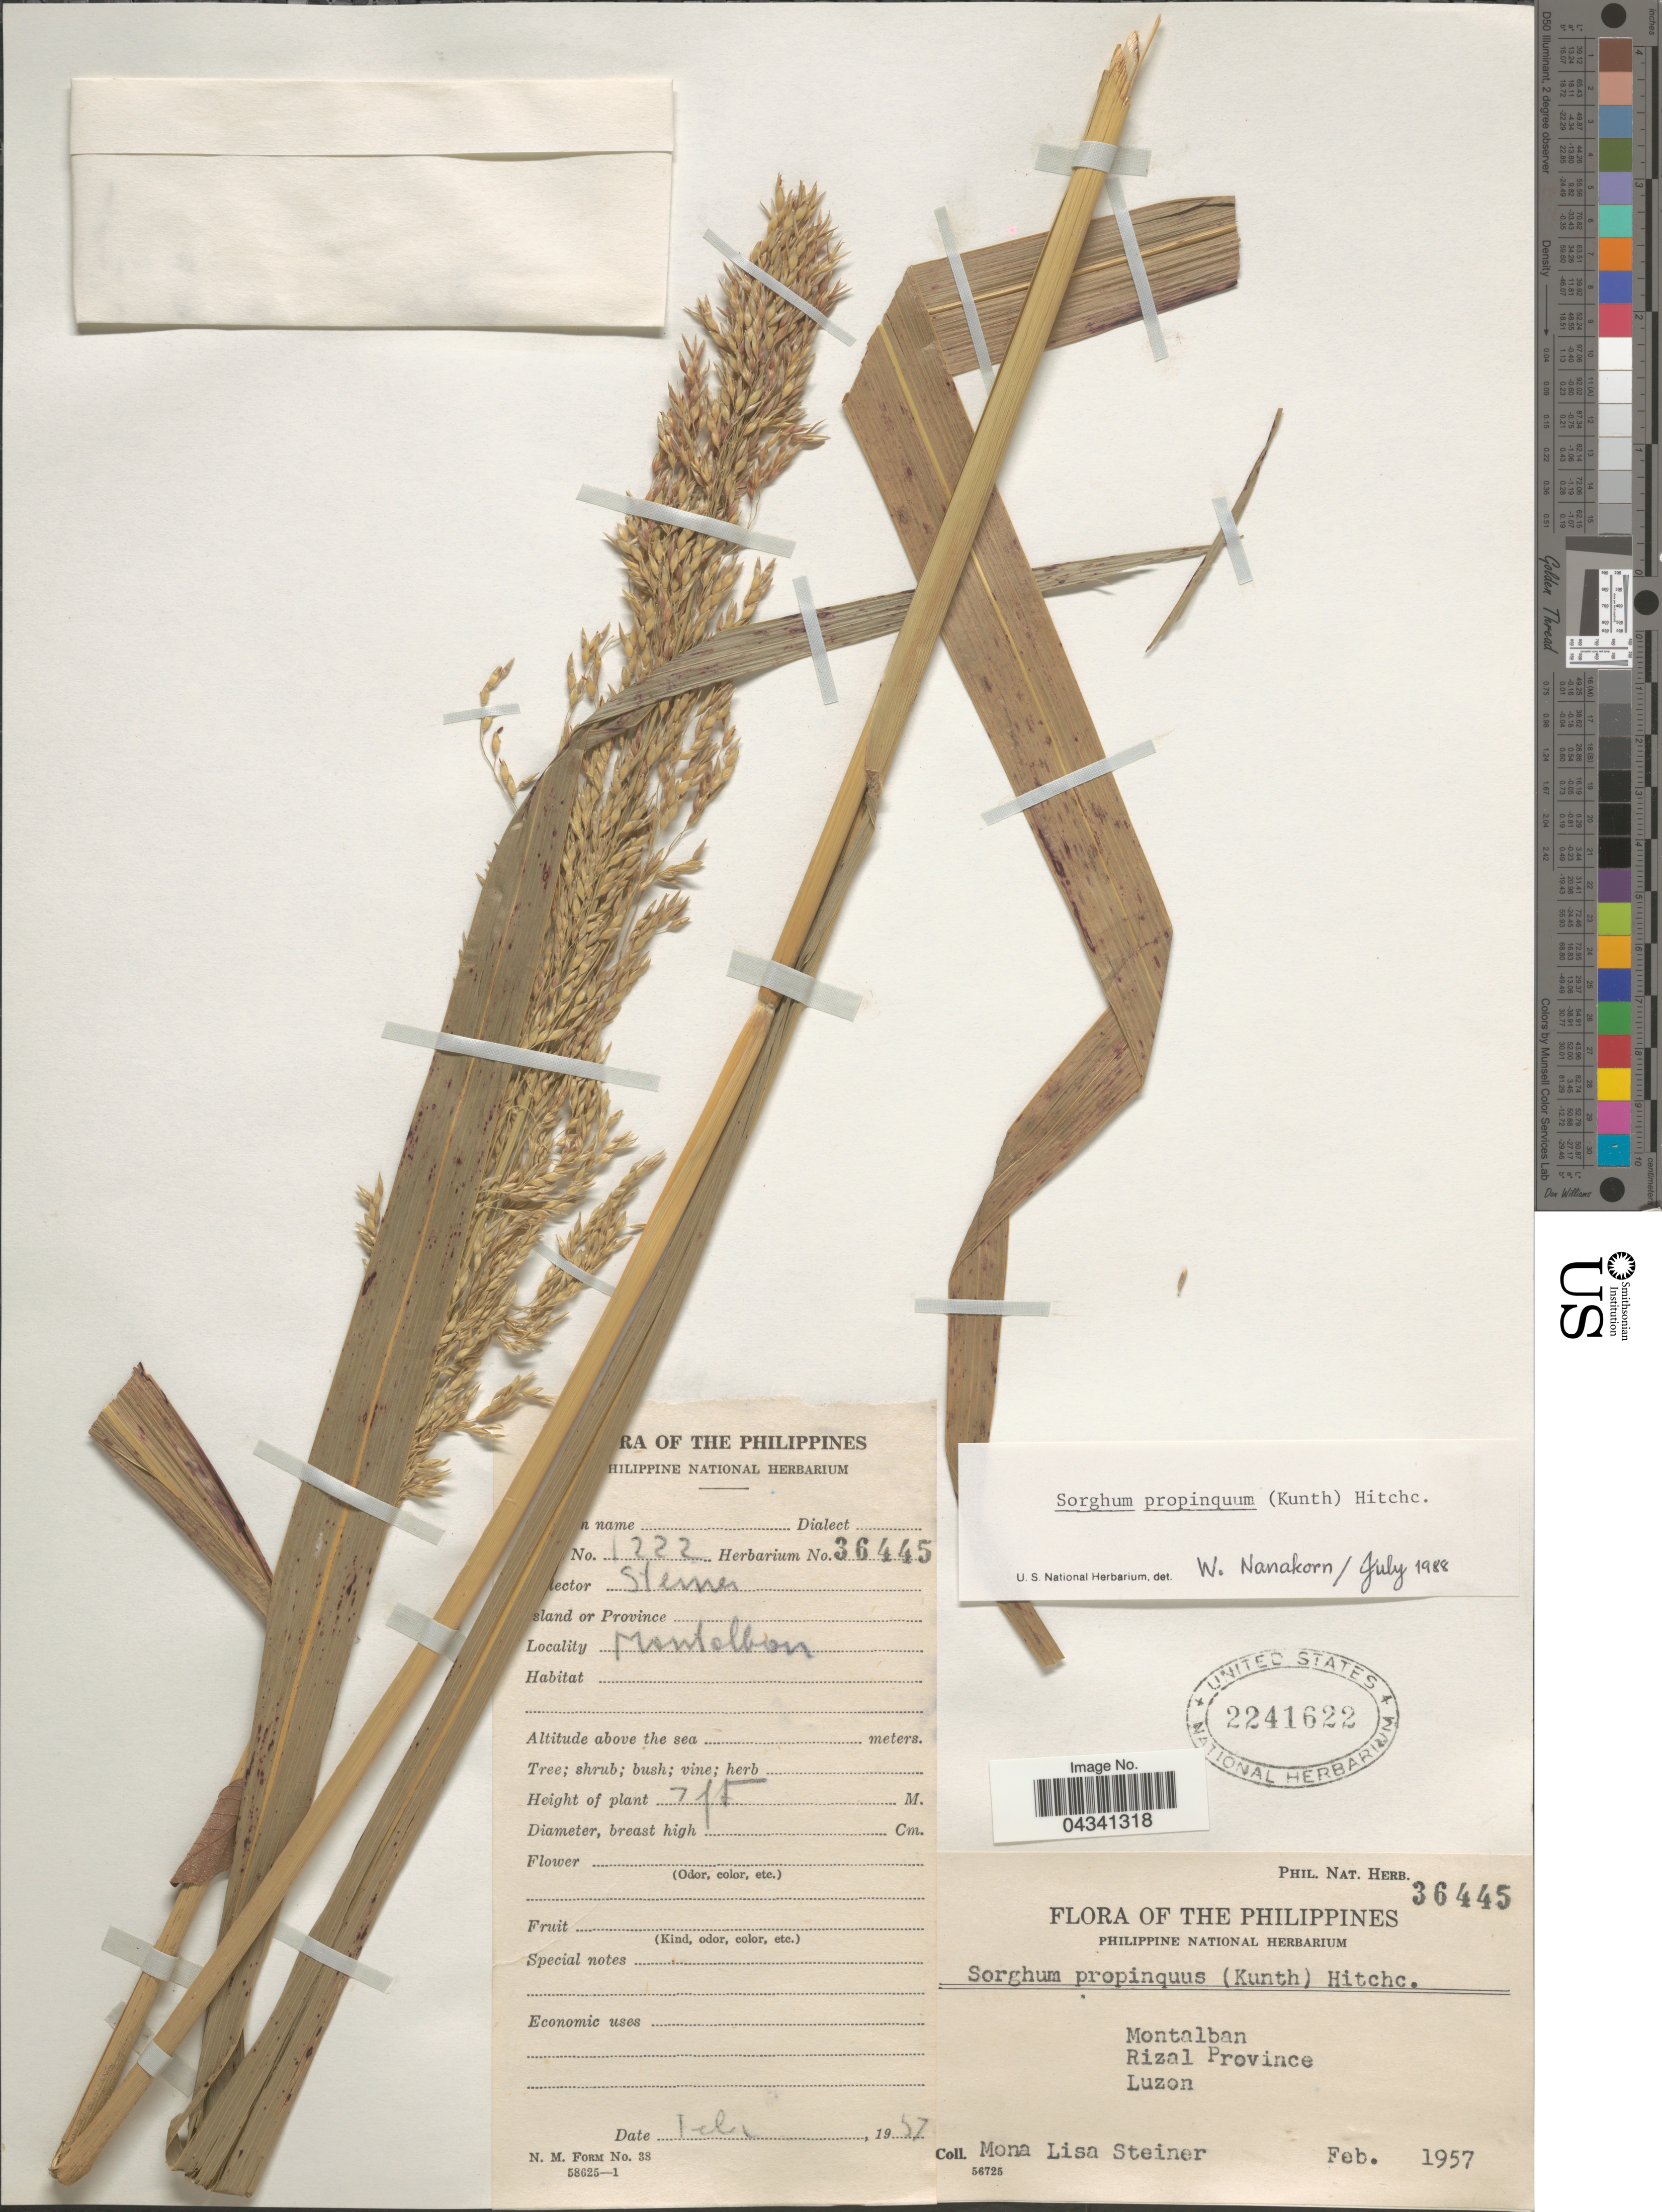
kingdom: Plantae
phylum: Tracheophyta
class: Liliopsida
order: Poales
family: Poaceae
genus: Sorghum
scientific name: Sorghum propinquum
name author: (Kunth) Hitchc.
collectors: M. Steiner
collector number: Phil. Nat. Herb. 36445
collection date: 1957-02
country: Philippines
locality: Montalban. Rizal Province. Luzon.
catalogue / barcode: US 2241622